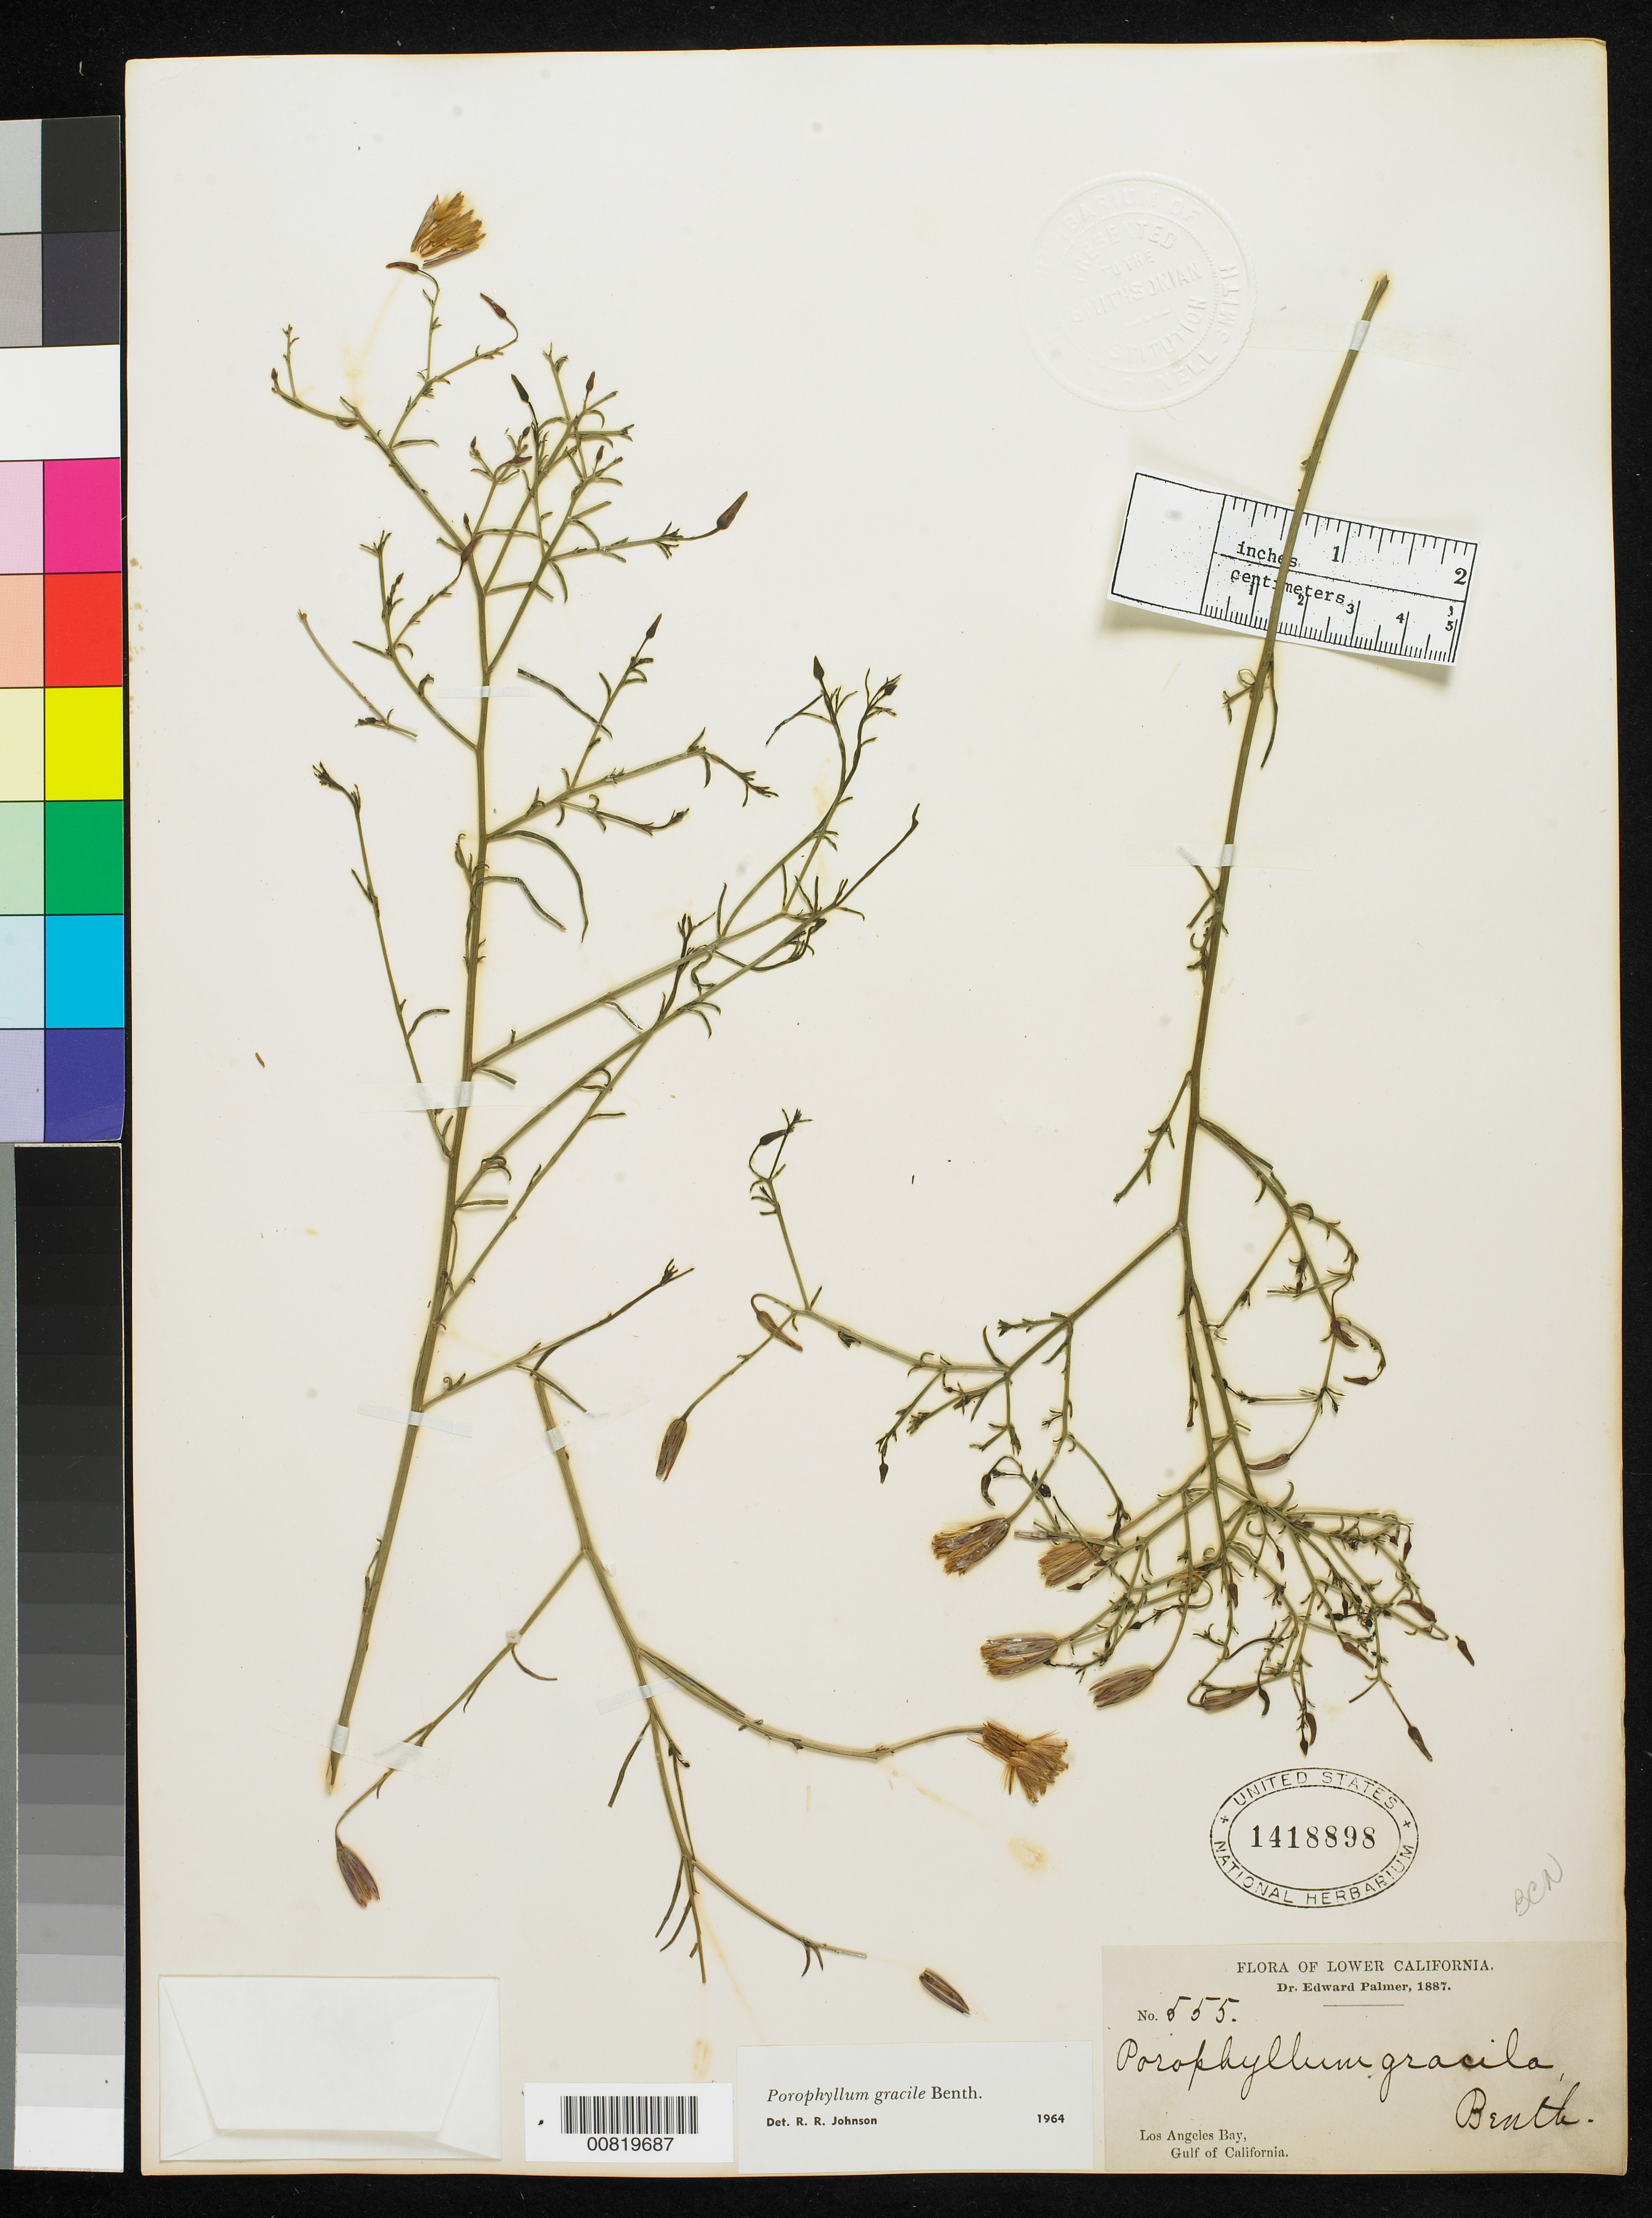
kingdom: Plantae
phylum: Tracheophyta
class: Magnoliopsida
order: Asterales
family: Asteraceae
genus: Porophyllum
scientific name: Porophyllum gracile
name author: Benth.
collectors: E. Palmer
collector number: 555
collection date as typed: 1887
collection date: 1887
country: Mexico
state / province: Baja California Norte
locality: Los Angeles Bay, Baja California.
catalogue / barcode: US 1418898